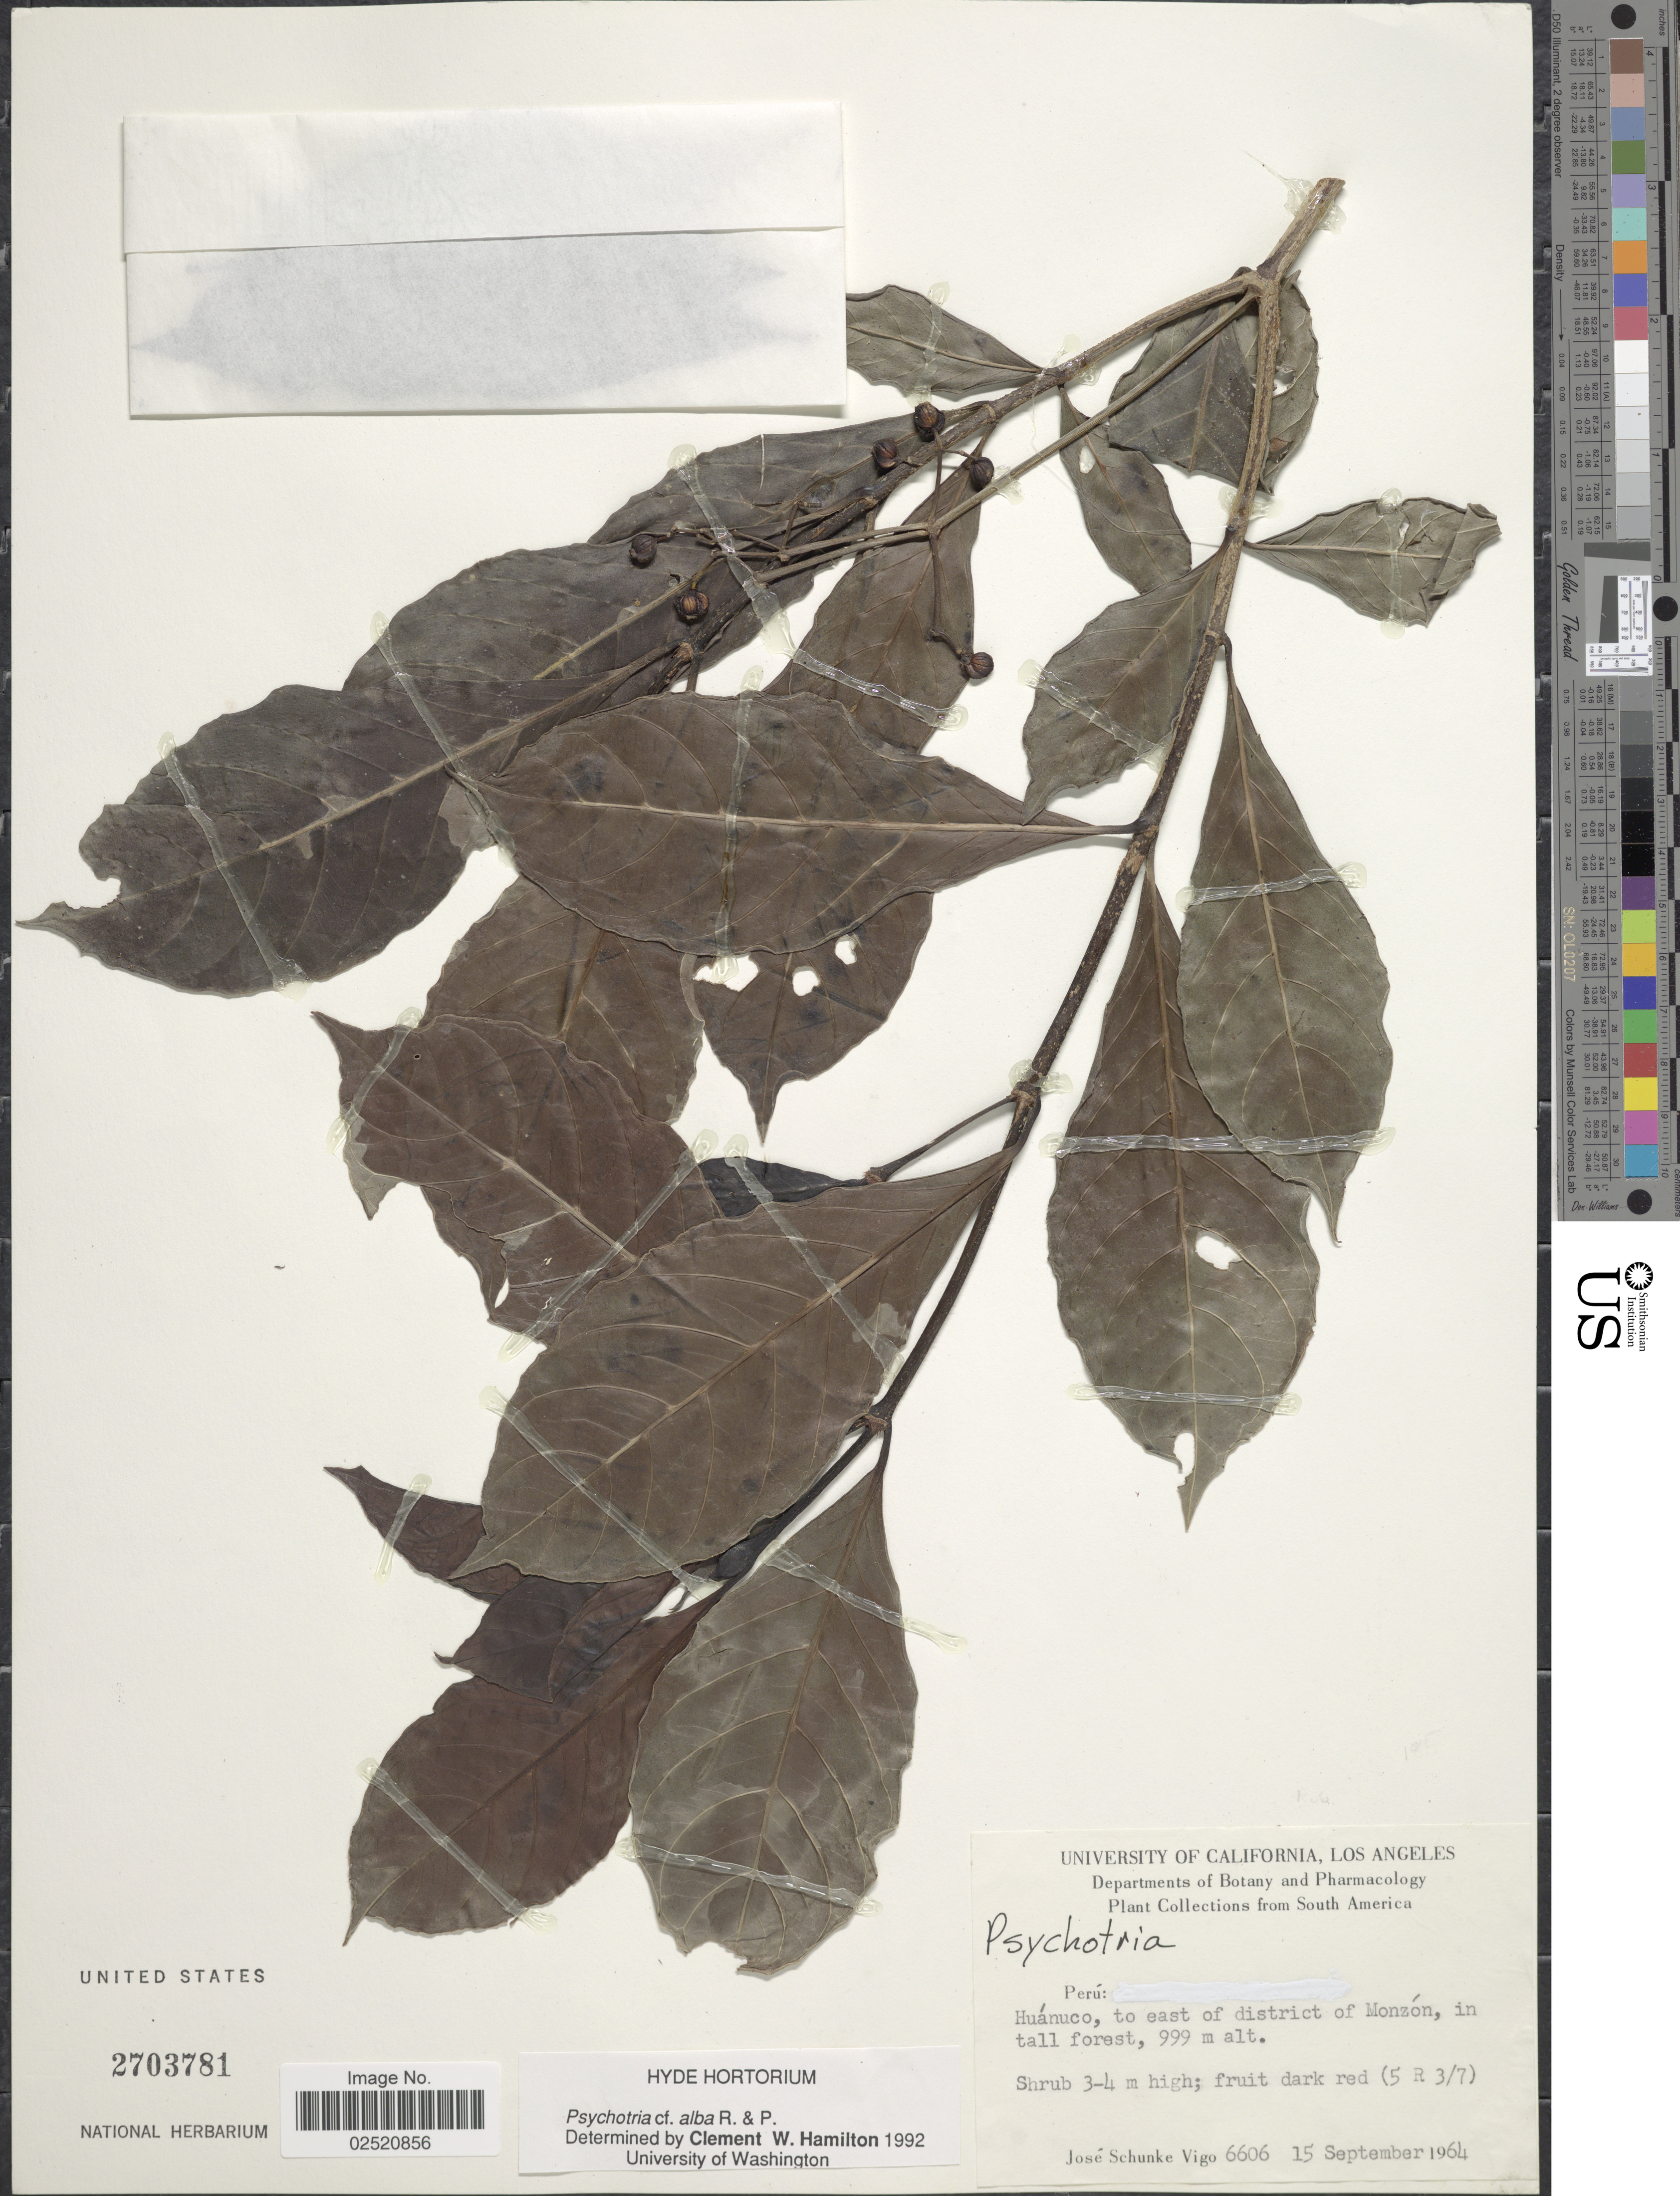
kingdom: Plantae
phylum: Tracheophyta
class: Magnoliopsida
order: Gentianales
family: Rubiaceae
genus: Psychotria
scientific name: Psychotria alba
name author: Ruiz & Pav.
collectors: J. Schunke Vigo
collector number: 6606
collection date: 1964-09-15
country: Peru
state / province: Huánuco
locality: To east of district of Monzon, in tall forest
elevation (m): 999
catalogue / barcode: US 2703781